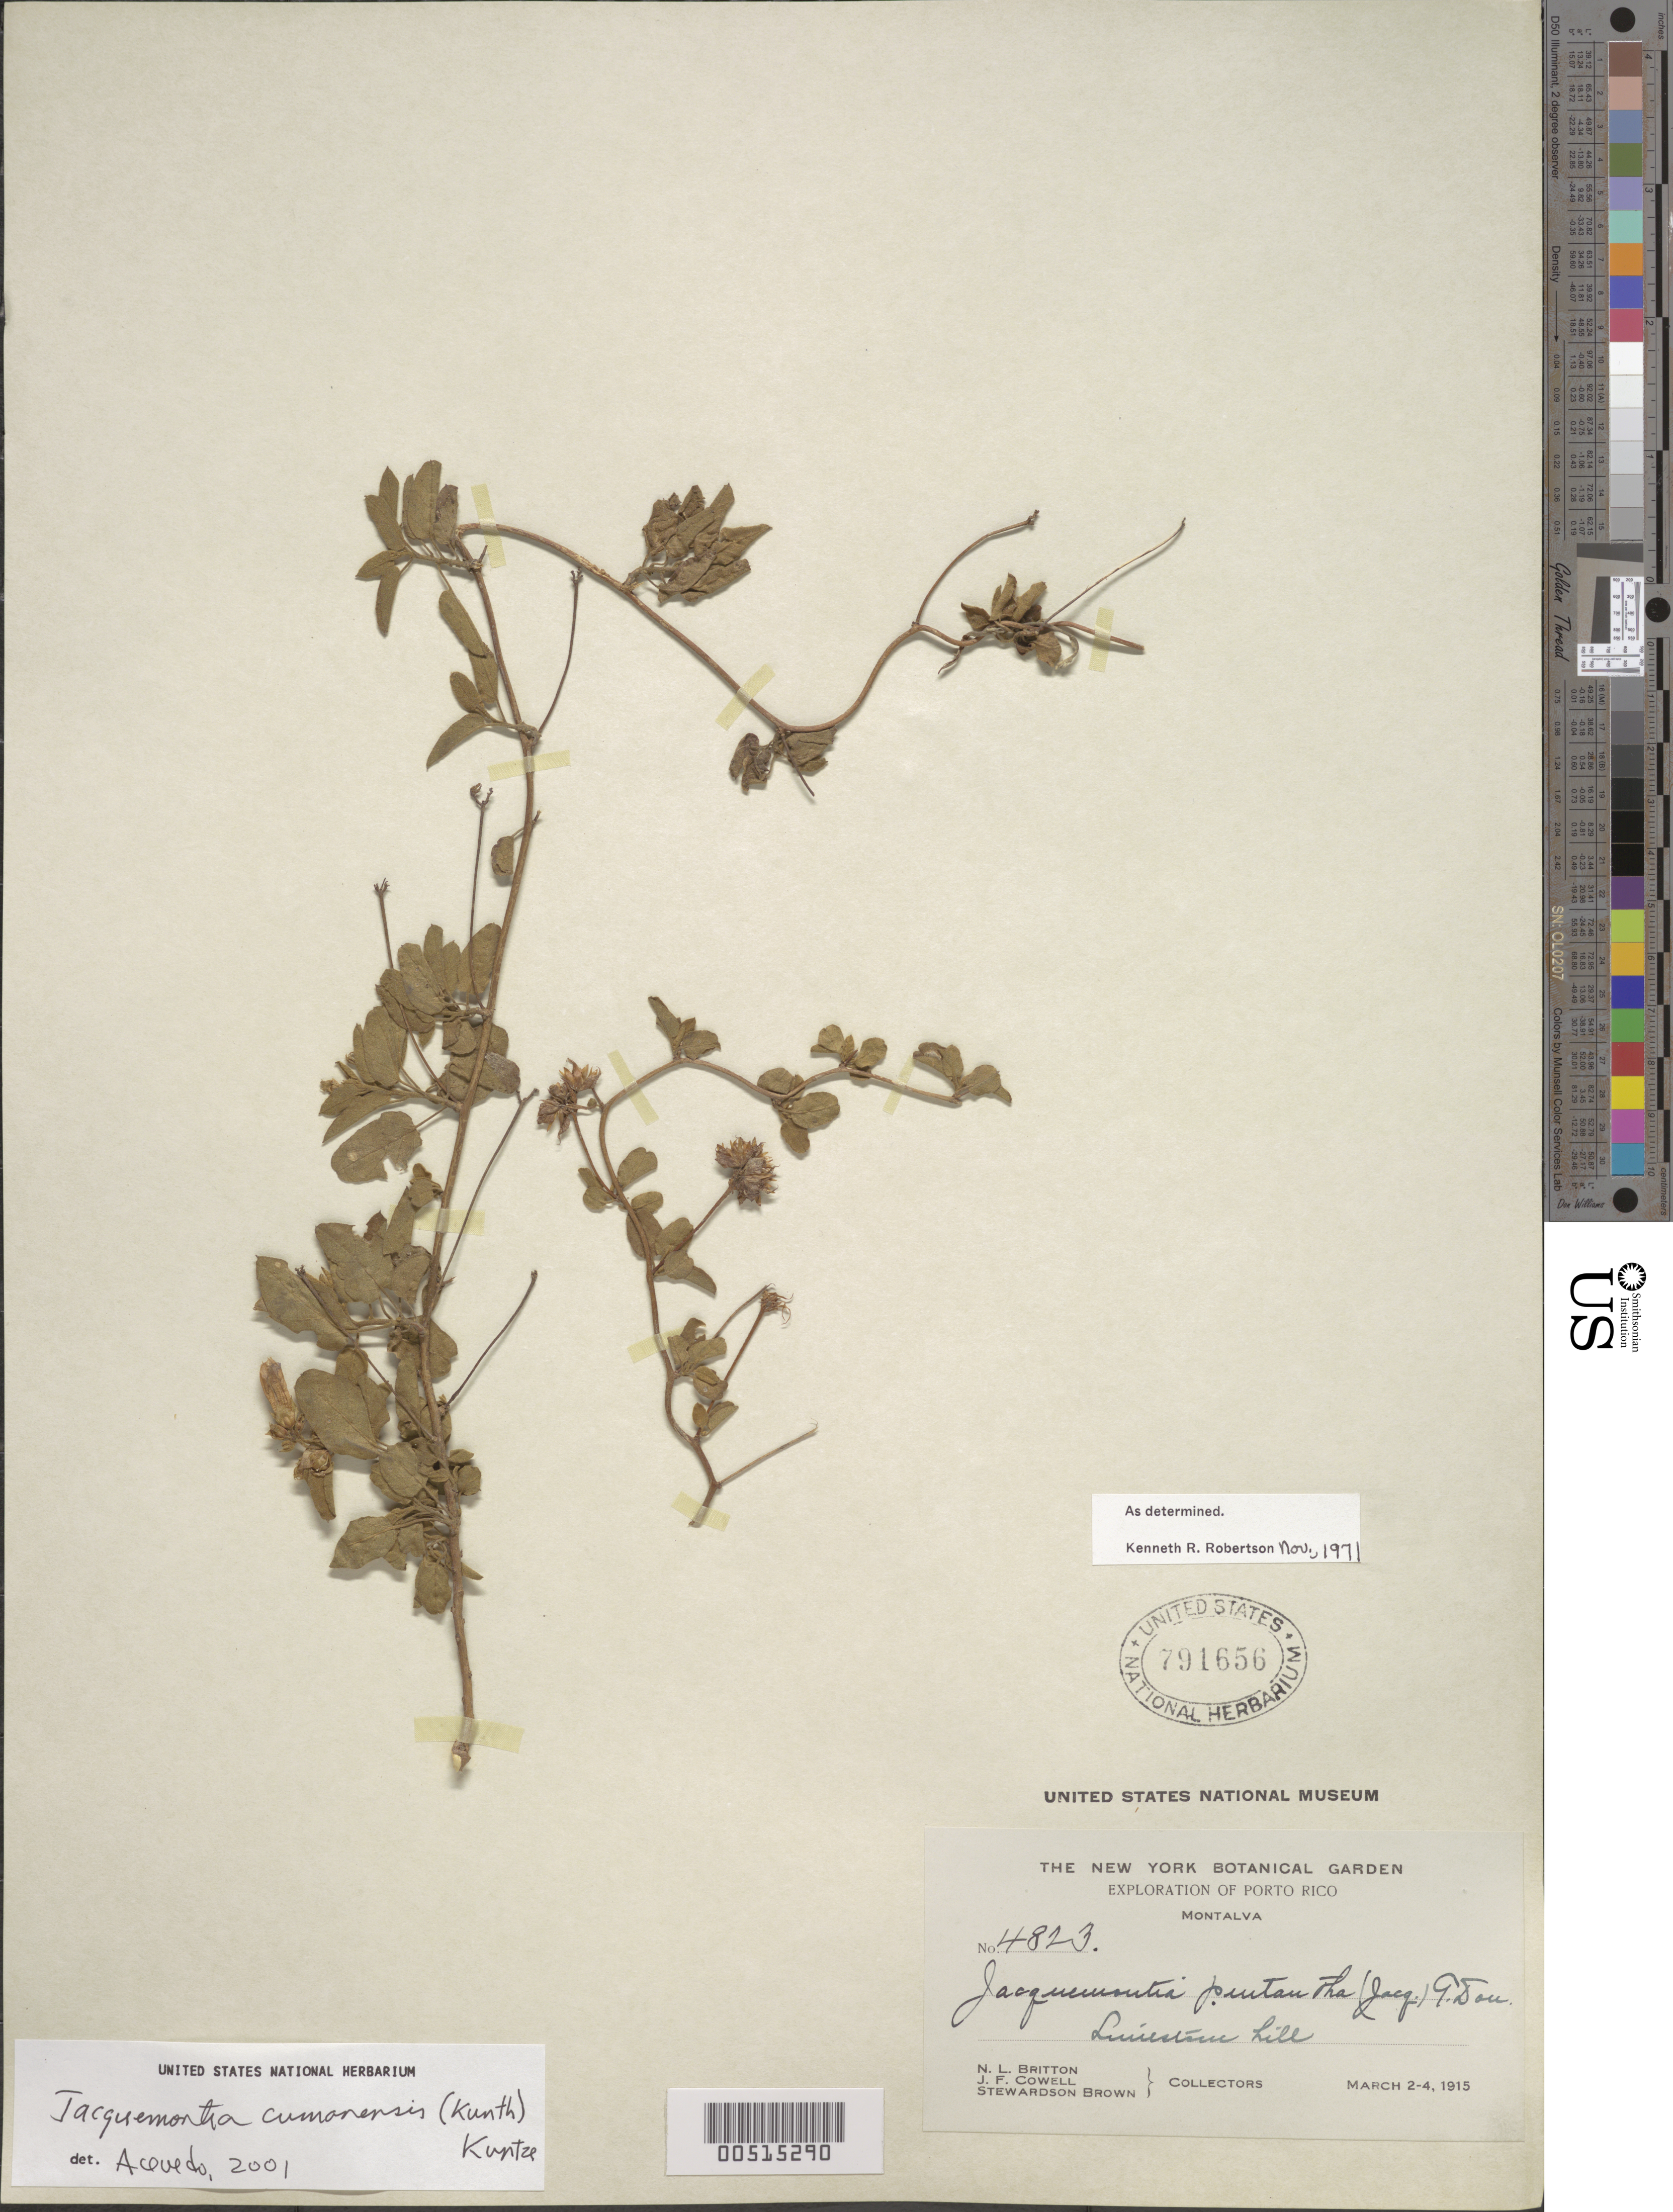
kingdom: Plantae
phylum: Tracheophyta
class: Magnoliopsida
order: Solanales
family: Convolvulaceae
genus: Jacquemontia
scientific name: Jacquemontia pentanthos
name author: (Jacq.) G. Don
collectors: N. Britton, J. F. Cowell, M. S. Brown & -. Stewardson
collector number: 4823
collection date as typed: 02 Mar 1915 to 04 Mar 1915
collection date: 1915-03-02/1915-03-04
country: Puerto Rico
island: Greater Antilles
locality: Montalva. Limestone hill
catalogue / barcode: US 791656